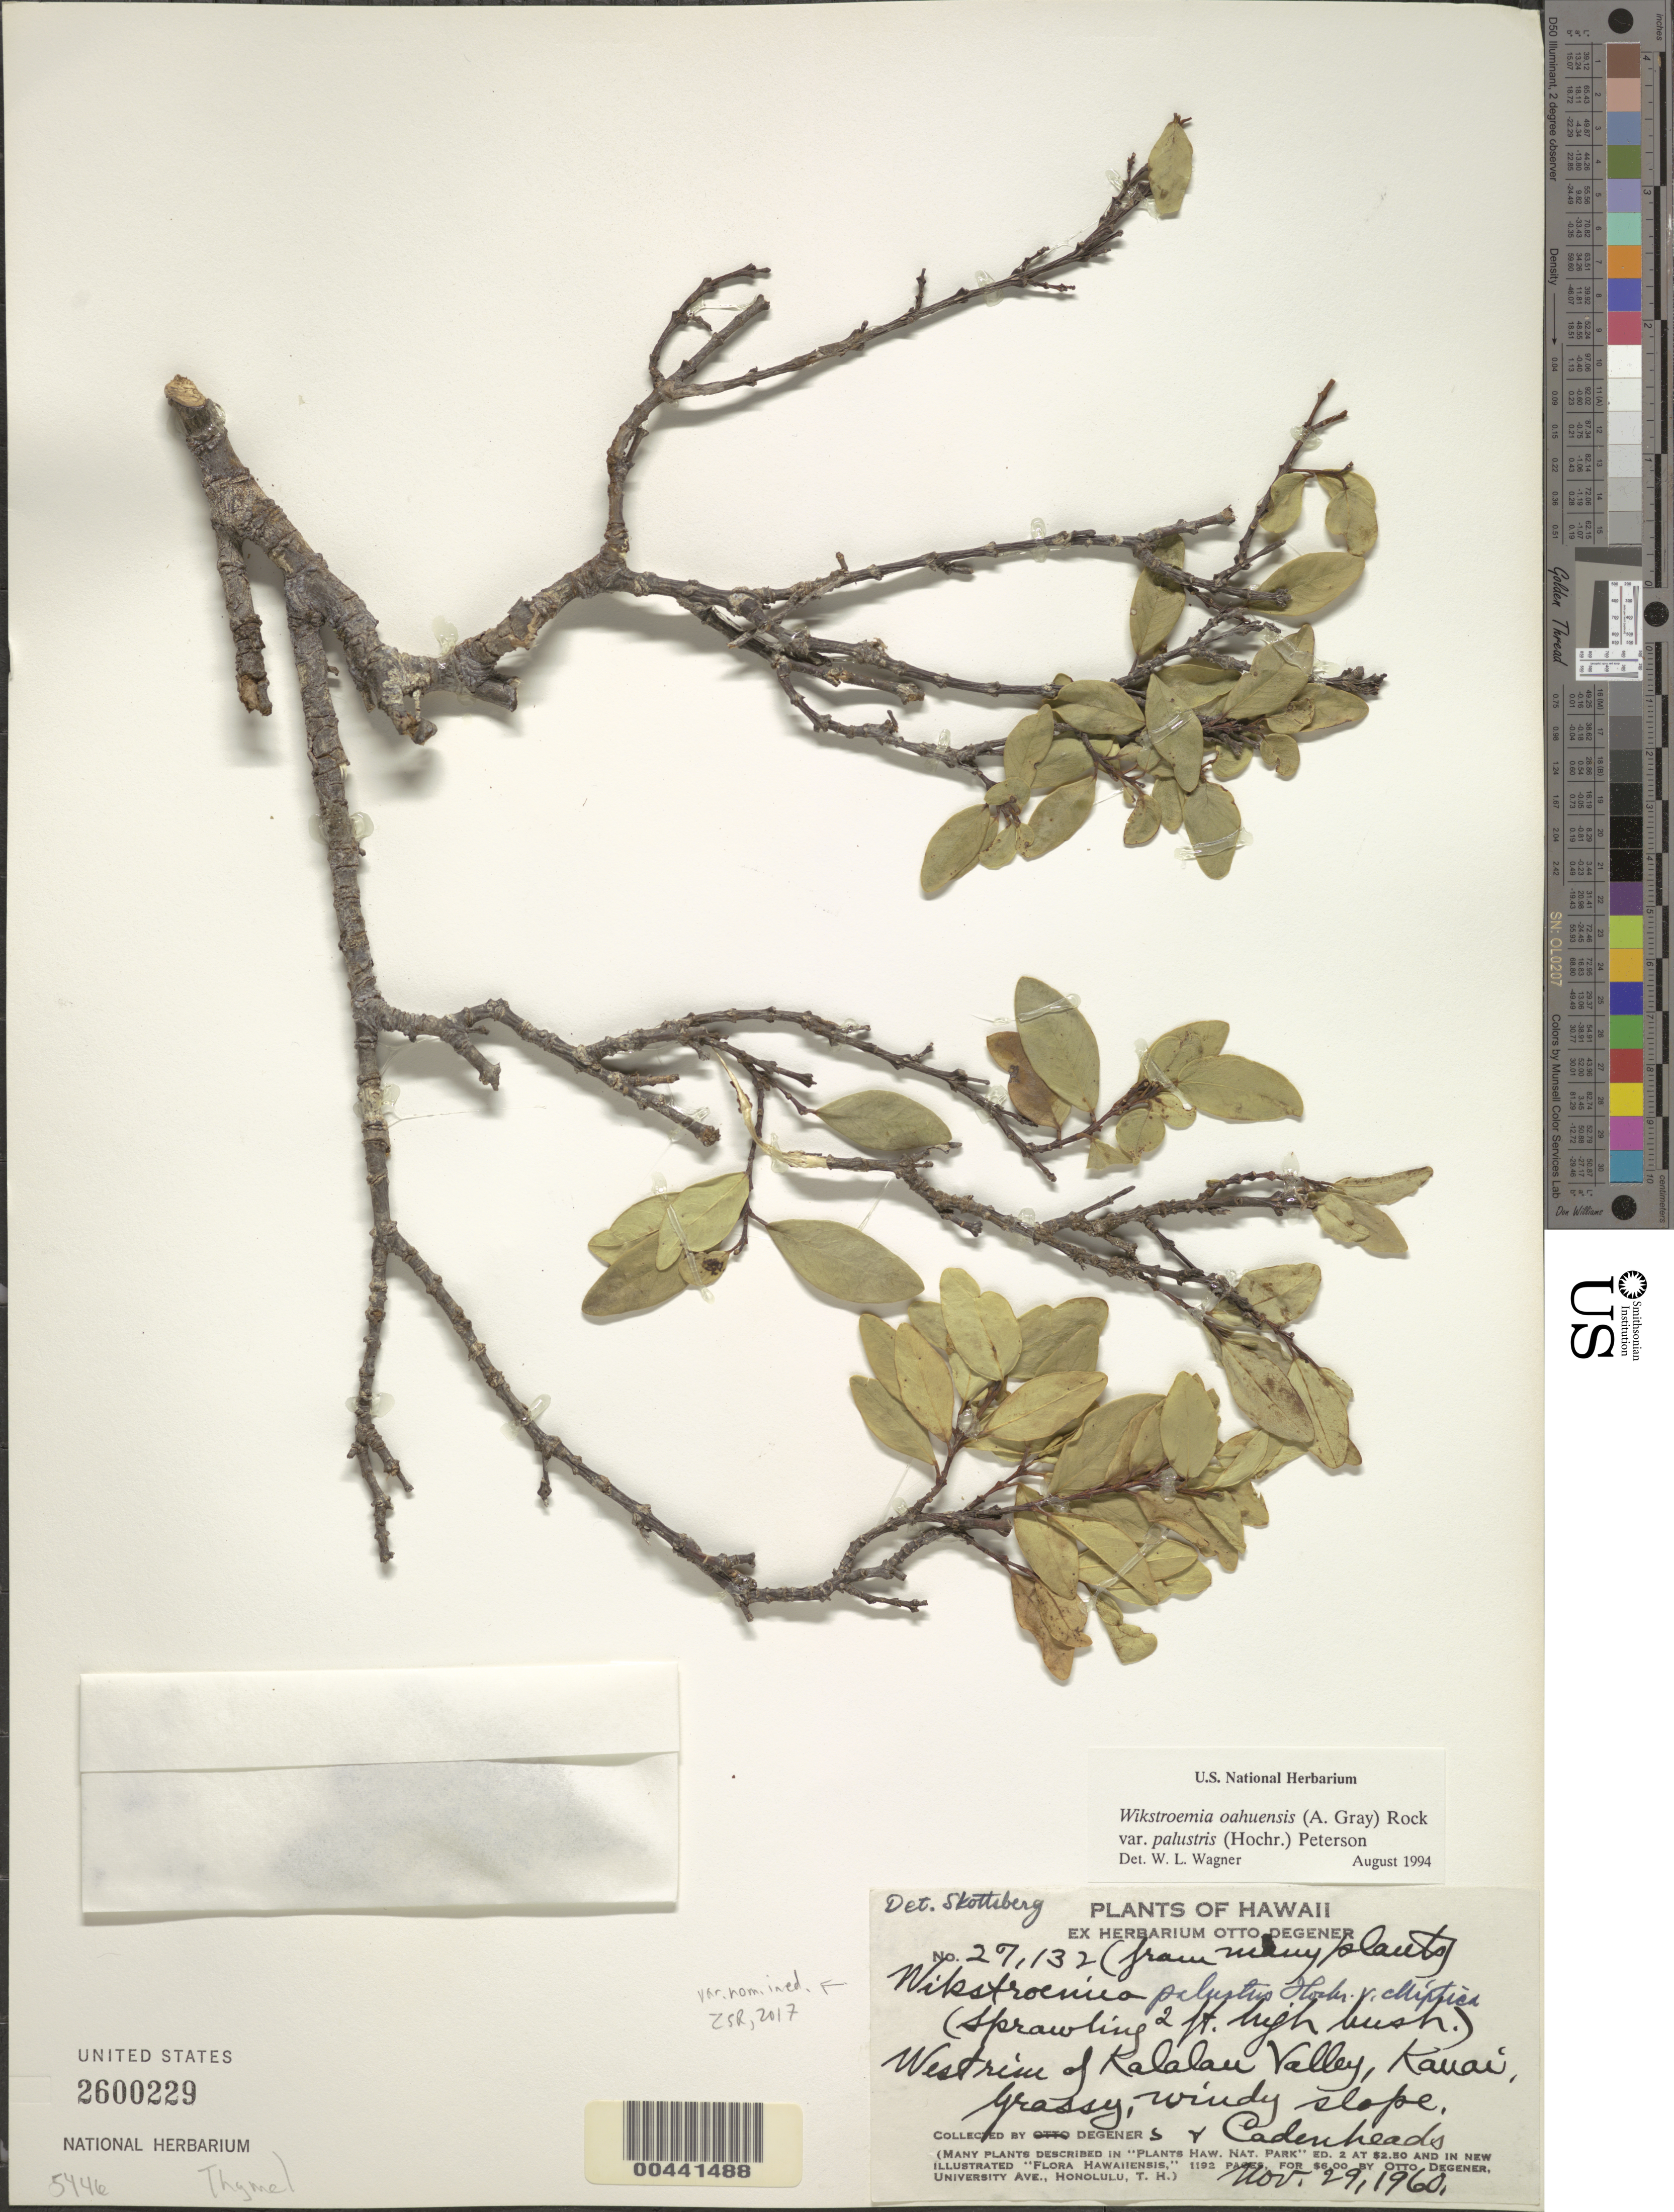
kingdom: Plantae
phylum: Tracheophyta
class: Magnoliopsida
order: Malvales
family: Thymelaeaceae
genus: Wikstroemia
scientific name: Wikstroemia oahuensis var. palustris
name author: (Hochr.) B. Peterson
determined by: Wagner, W. L., (BOT), Smithsonian Institution - National Museum of Natural History (UNITED STATES)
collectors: O. Degener, I. Degener & Cadenheads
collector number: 27132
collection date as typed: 29 Nov 1960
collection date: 1960-11-29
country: United States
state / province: Hawaii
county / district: Kauai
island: Kaua'i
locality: West rim of Kalalau Valley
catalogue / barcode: US 2600229